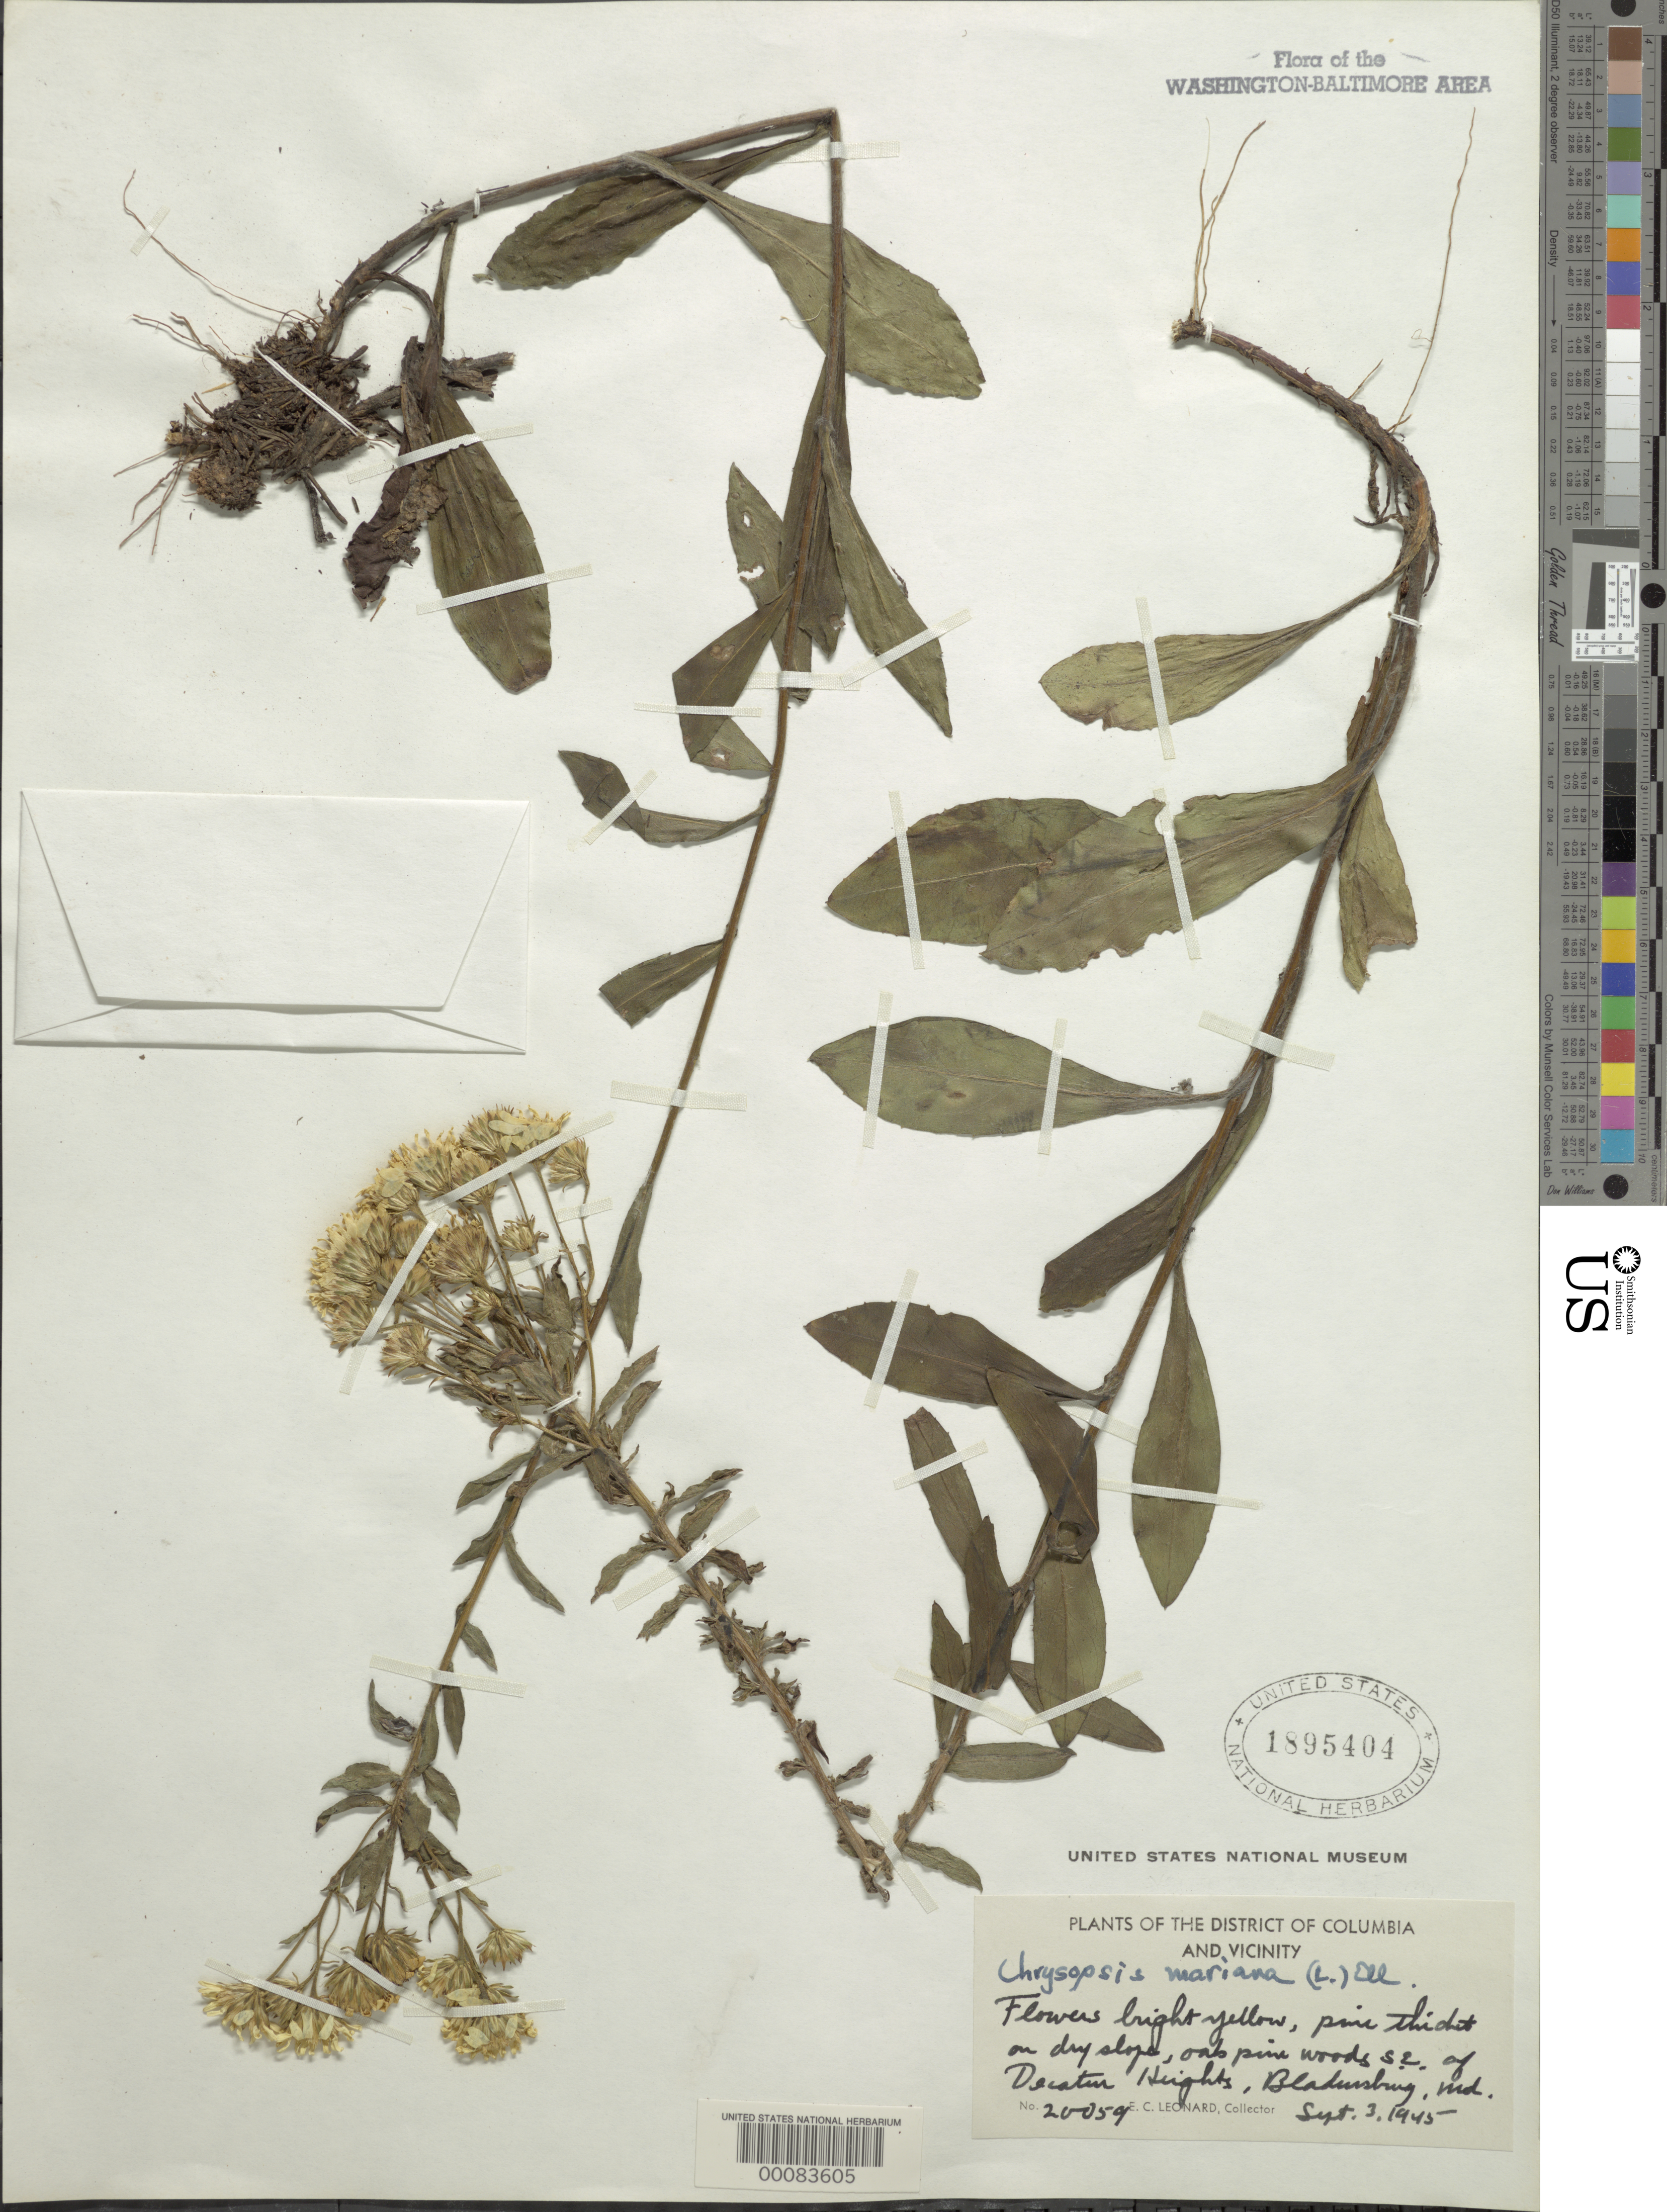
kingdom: Plantae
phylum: Tracheophyta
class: Magnoliopsida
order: Asterales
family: Asteraceae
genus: Chrysopsis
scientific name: Chrysopsis mariana var. macradenia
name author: Fernald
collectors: E. C. Leonard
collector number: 20059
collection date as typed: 03 Sep 1945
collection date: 1945-09-03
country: United States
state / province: Maryland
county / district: Prince George's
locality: SE of Decatur Heights, Bladensburg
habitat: Pine thicket dry slope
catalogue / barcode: US 1895404